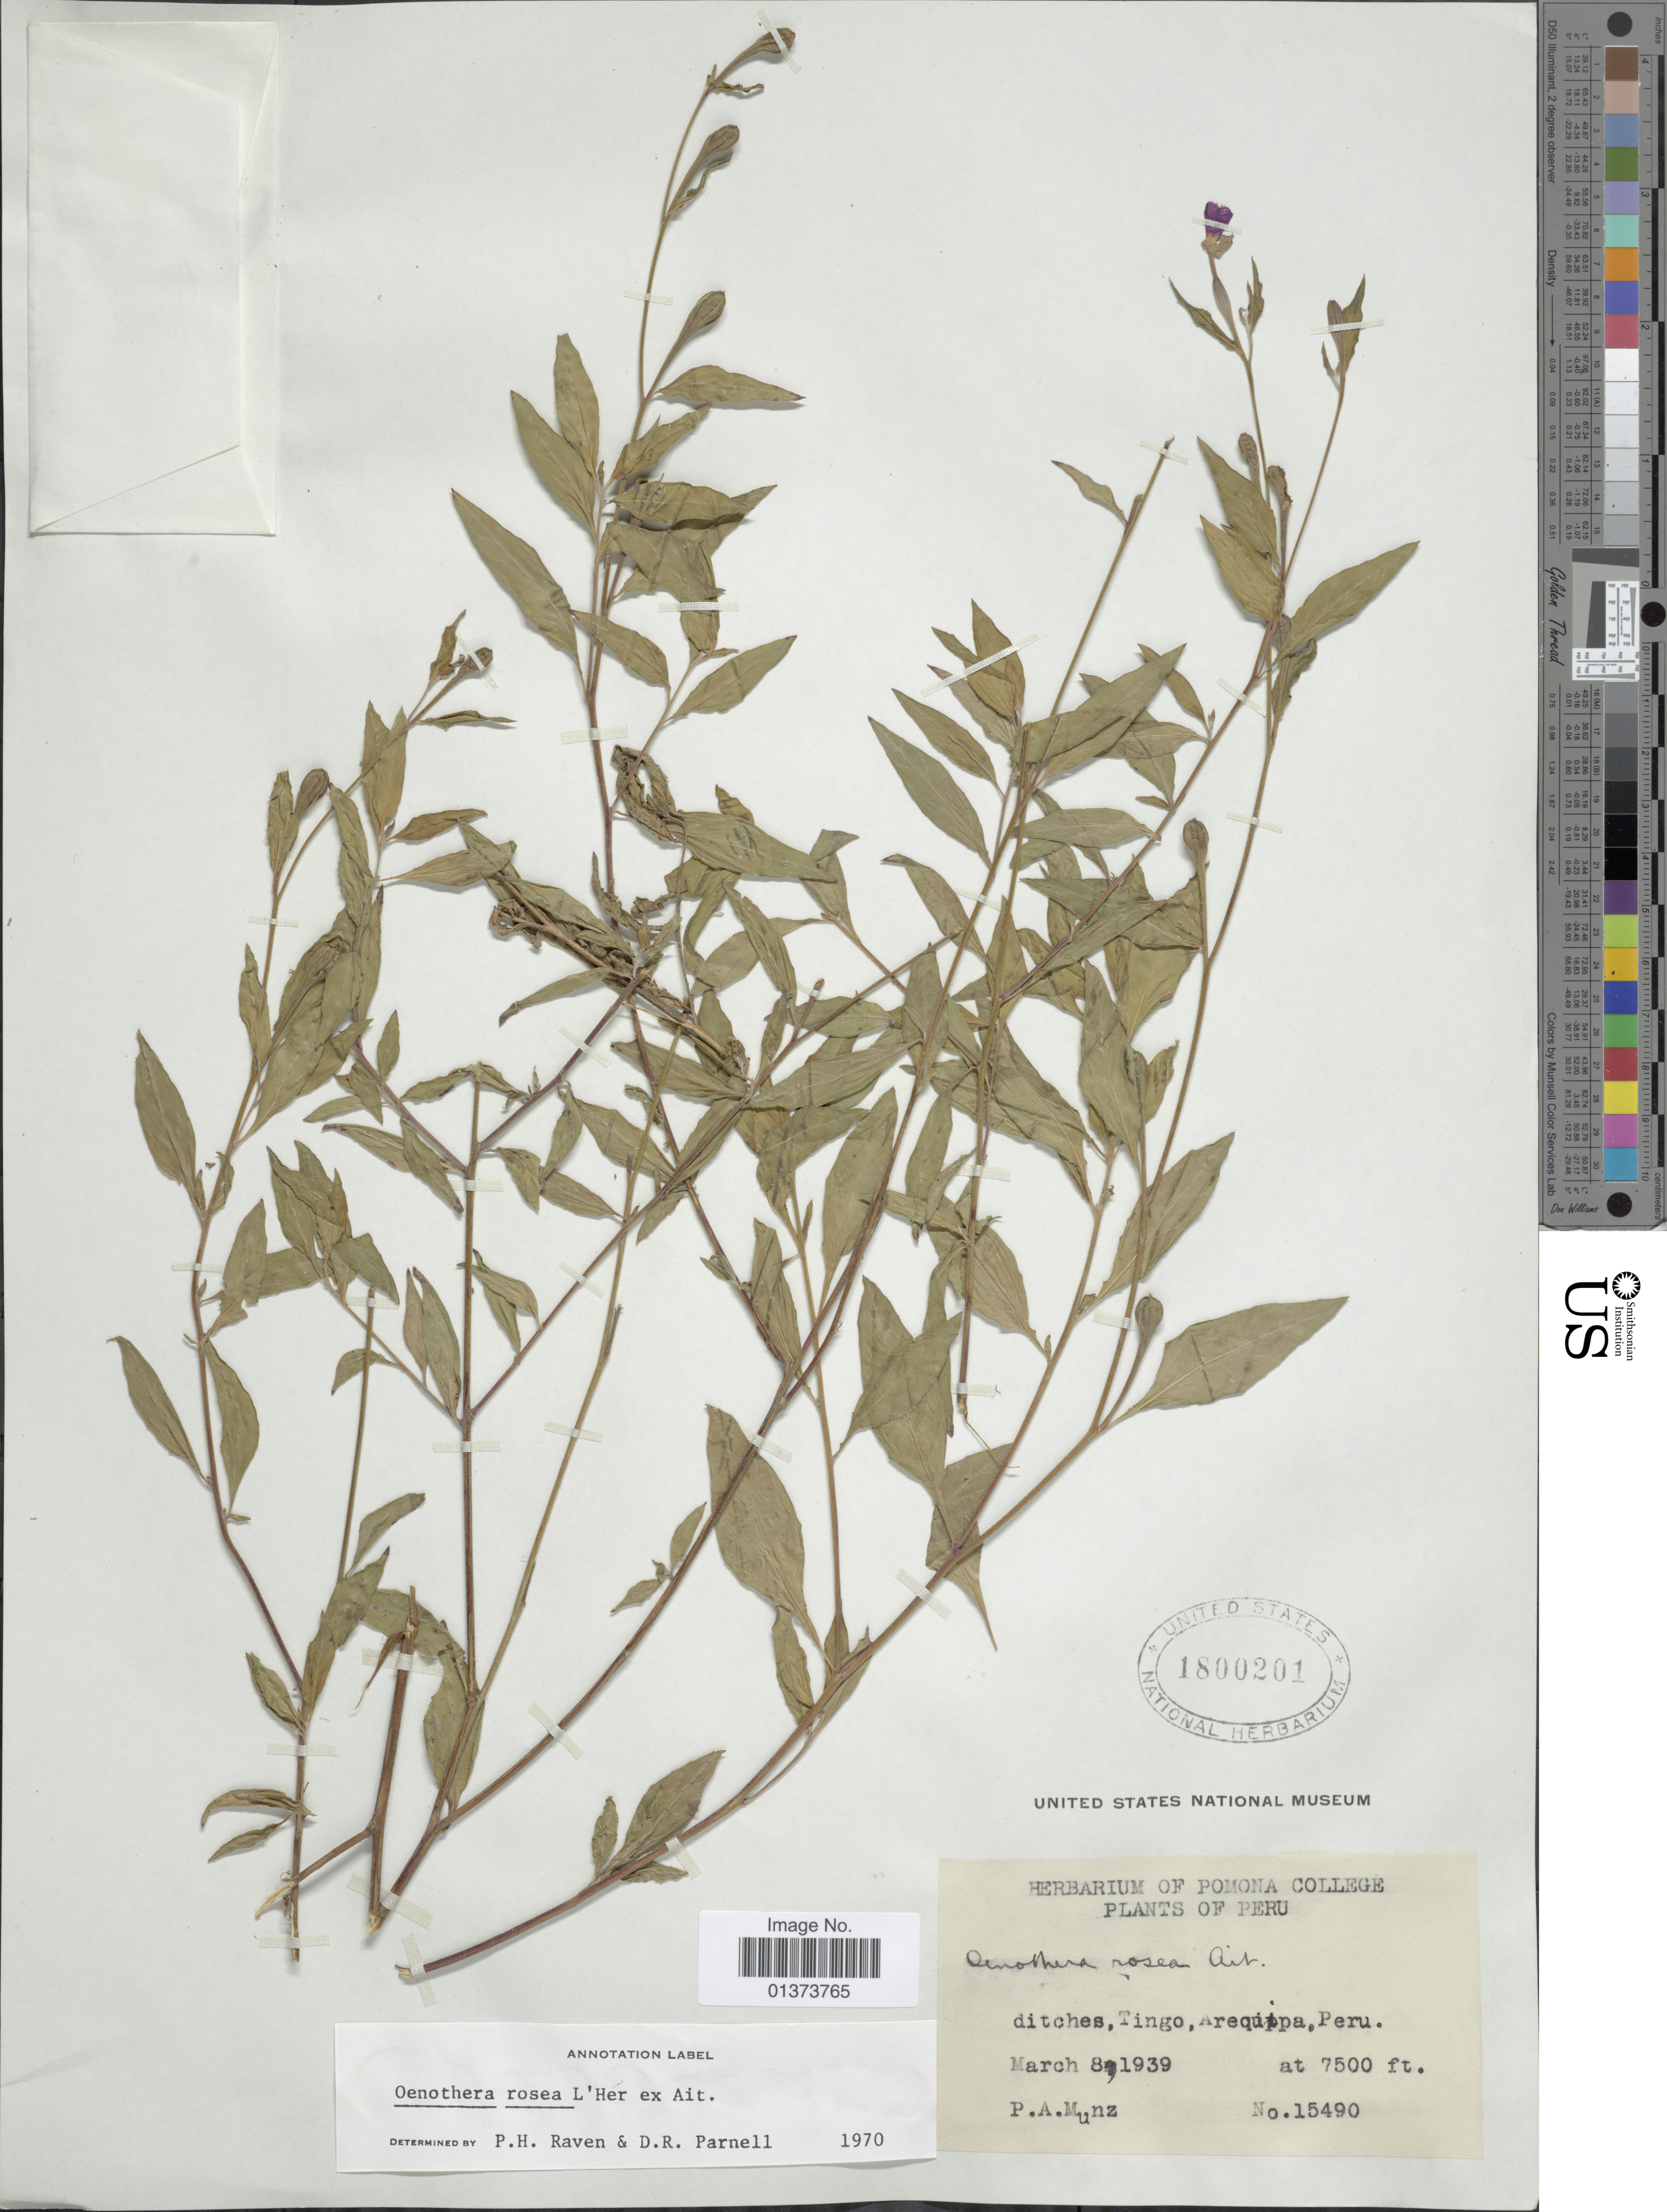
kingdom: Plantae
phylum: Tracheophyta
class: Magnoliopsida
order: Myrtales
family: Onagraceae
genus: Oenothera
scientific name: Oenothera rosea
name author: L'Hér. ex Aiton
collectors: P. A. Munz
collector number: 15490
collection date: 1939-03-08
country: Peru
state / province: Arequipa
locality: Ditches, Tingo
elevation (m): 2286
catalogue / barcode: US 1800201